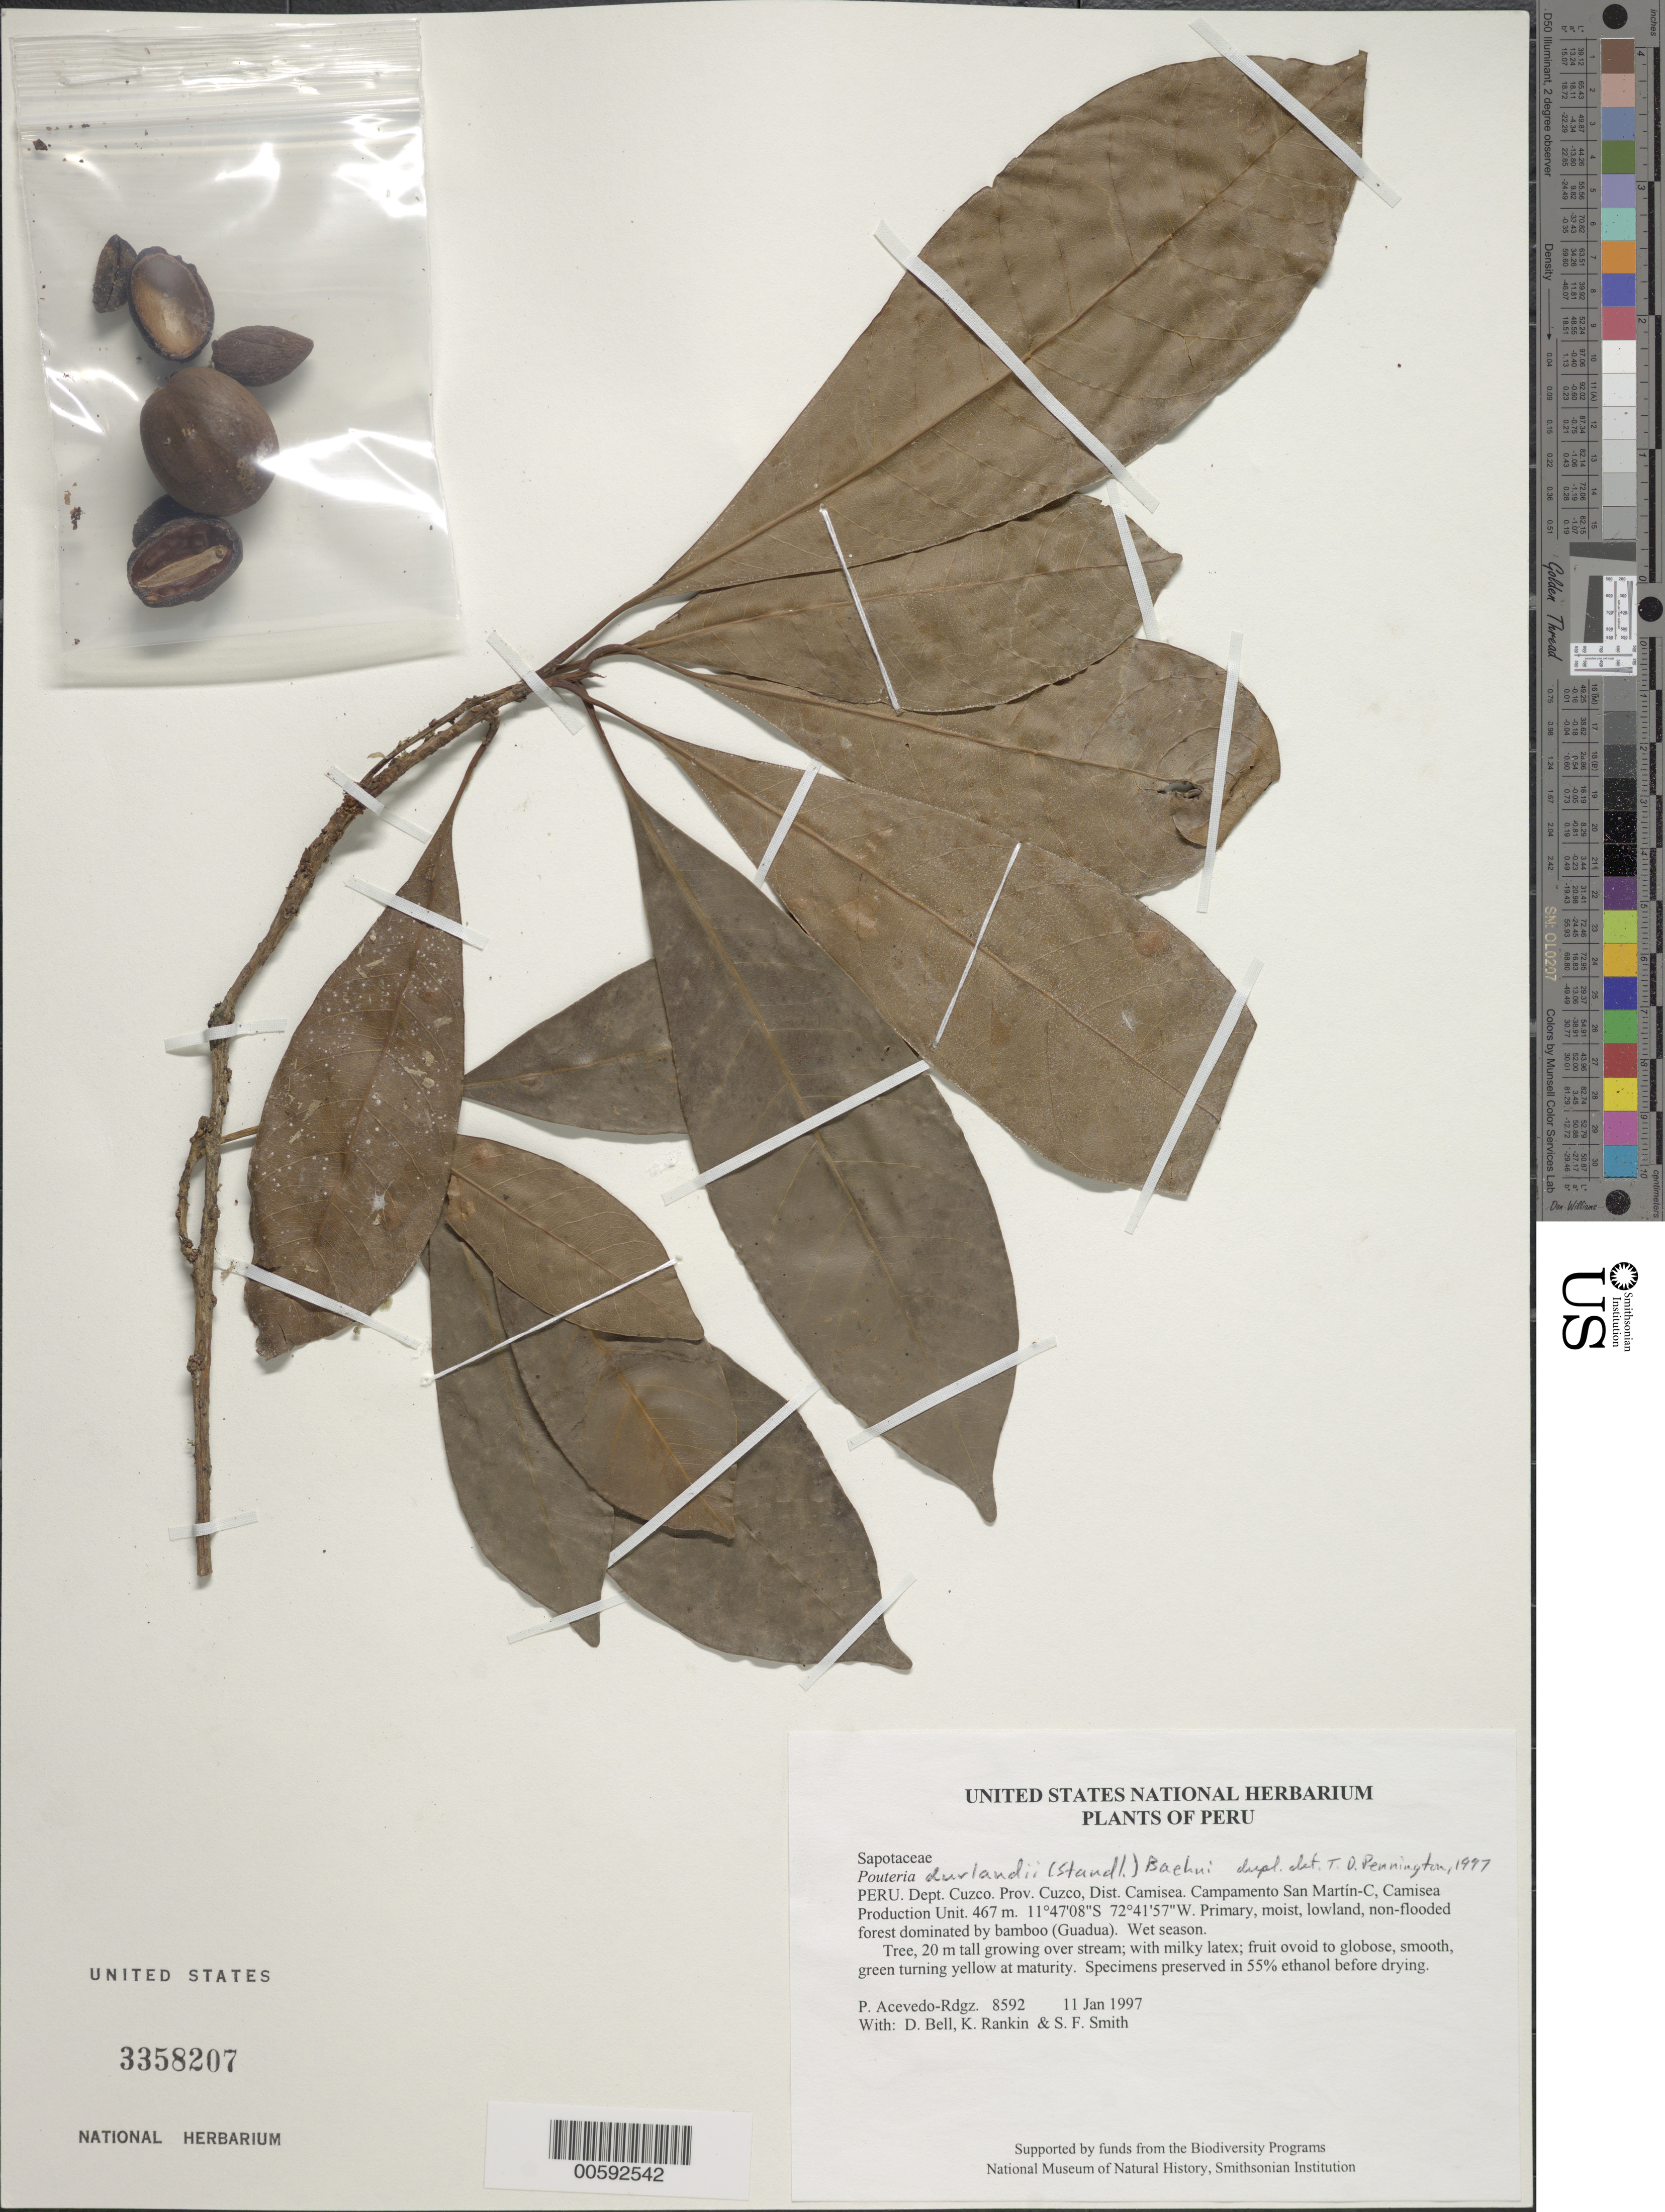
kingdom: Plantae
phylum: Tracheophyta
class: Magnoliopsida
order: Ericales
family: Sapotaceae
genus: Pouteria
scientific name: Pouteria durlandii subsp. durlandii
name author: (Standl.) Baehni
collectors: P. Acevedo-Rodr., D. A. Bell, K. Rankin & S.F. Smith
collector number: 8592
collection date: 1997-01-11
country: Peru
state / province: Cusco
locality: Peru, Dept. Cuzco, Dist. Camisca, Campamento San Martin-C, Camisea Production Unit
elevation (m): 467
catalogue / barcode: US 3358207